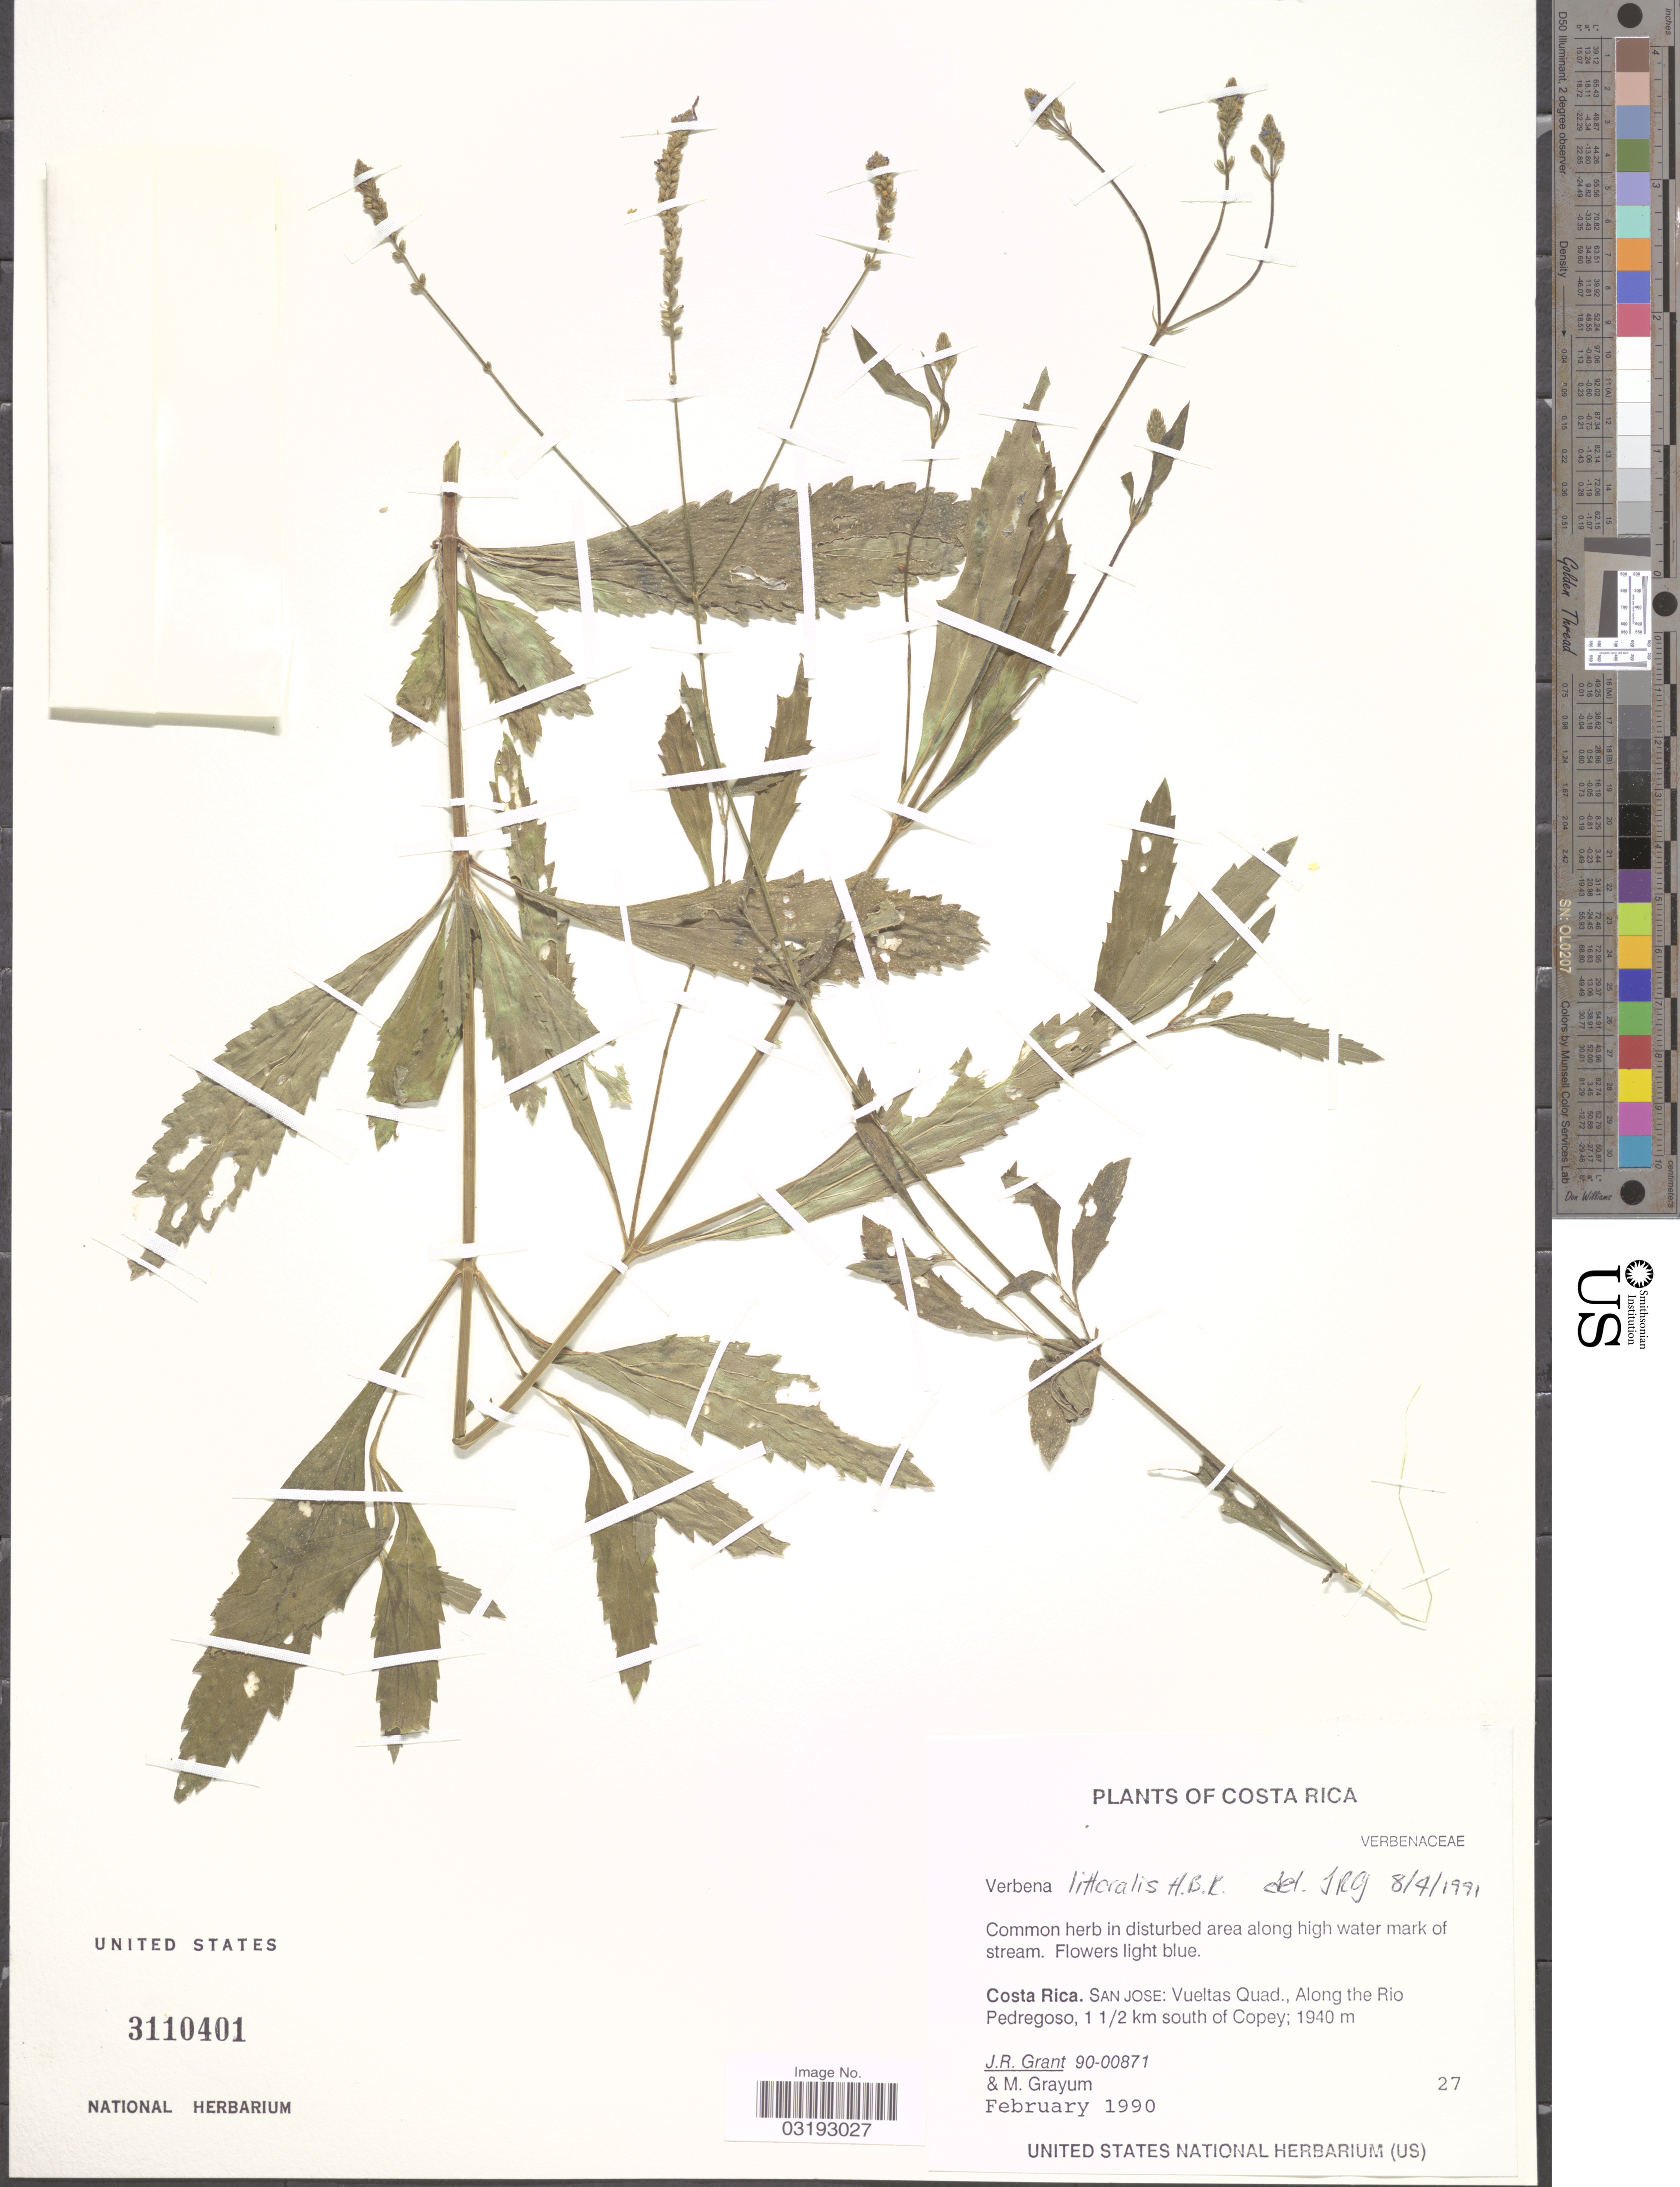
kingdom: Plantae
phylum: Tracheophyta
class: Magnoliopsida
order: Lamiales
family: Verbenaceae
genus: Verbena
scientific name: Verbena litoralis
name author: Kunth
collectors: J. Grant & M. H. Grayum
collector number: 90-00871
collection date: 1990-02-27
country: Costa Rica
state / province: San José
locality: Vuelteas Quad., Along the Rio Pedregoso, 1 ½ km south of Copey.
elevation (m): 1940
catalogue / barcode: US 3110401